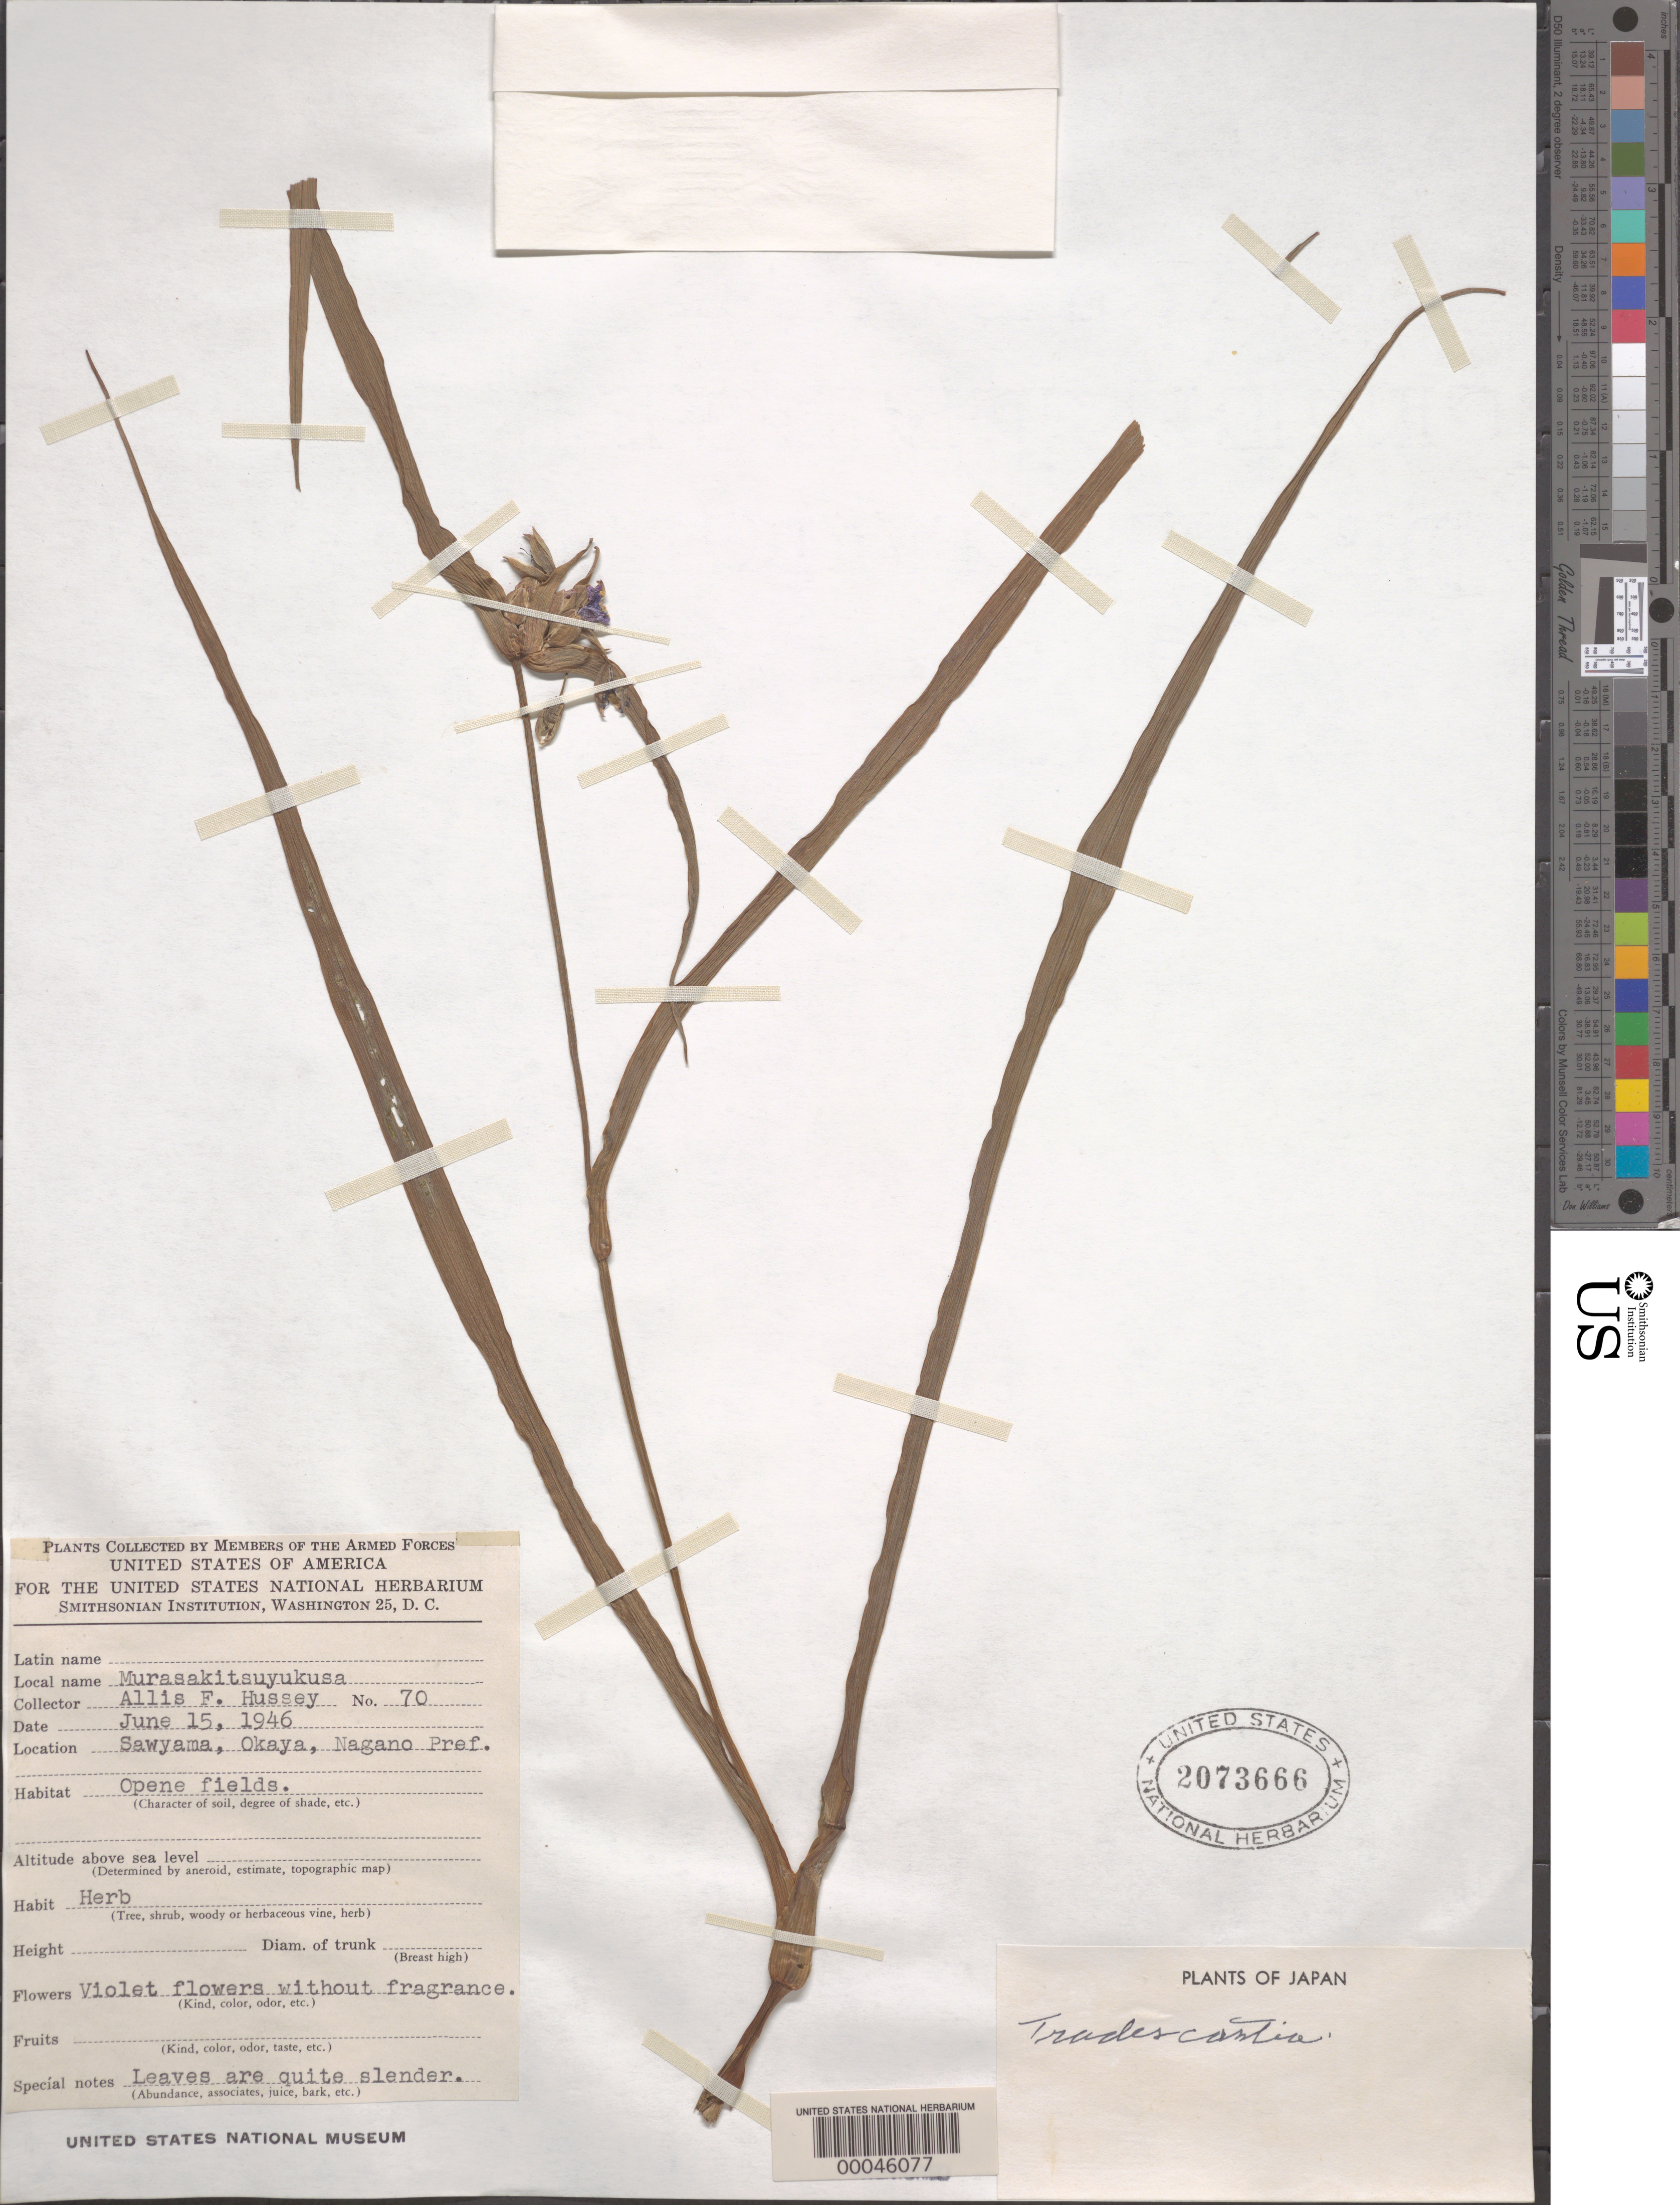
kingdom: Plantae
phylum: Tracheophyta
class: Liliopsida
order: Commelinales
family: Commelinaceae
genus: Tradescantia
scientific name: Tradescantia sp.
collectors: A. Hussey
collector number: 70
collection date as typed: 15 Jun 1946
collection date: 1946-06-15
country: Japan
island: Honshu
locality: Sawyama, okaya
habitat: Open fields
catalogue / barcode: US 2073666